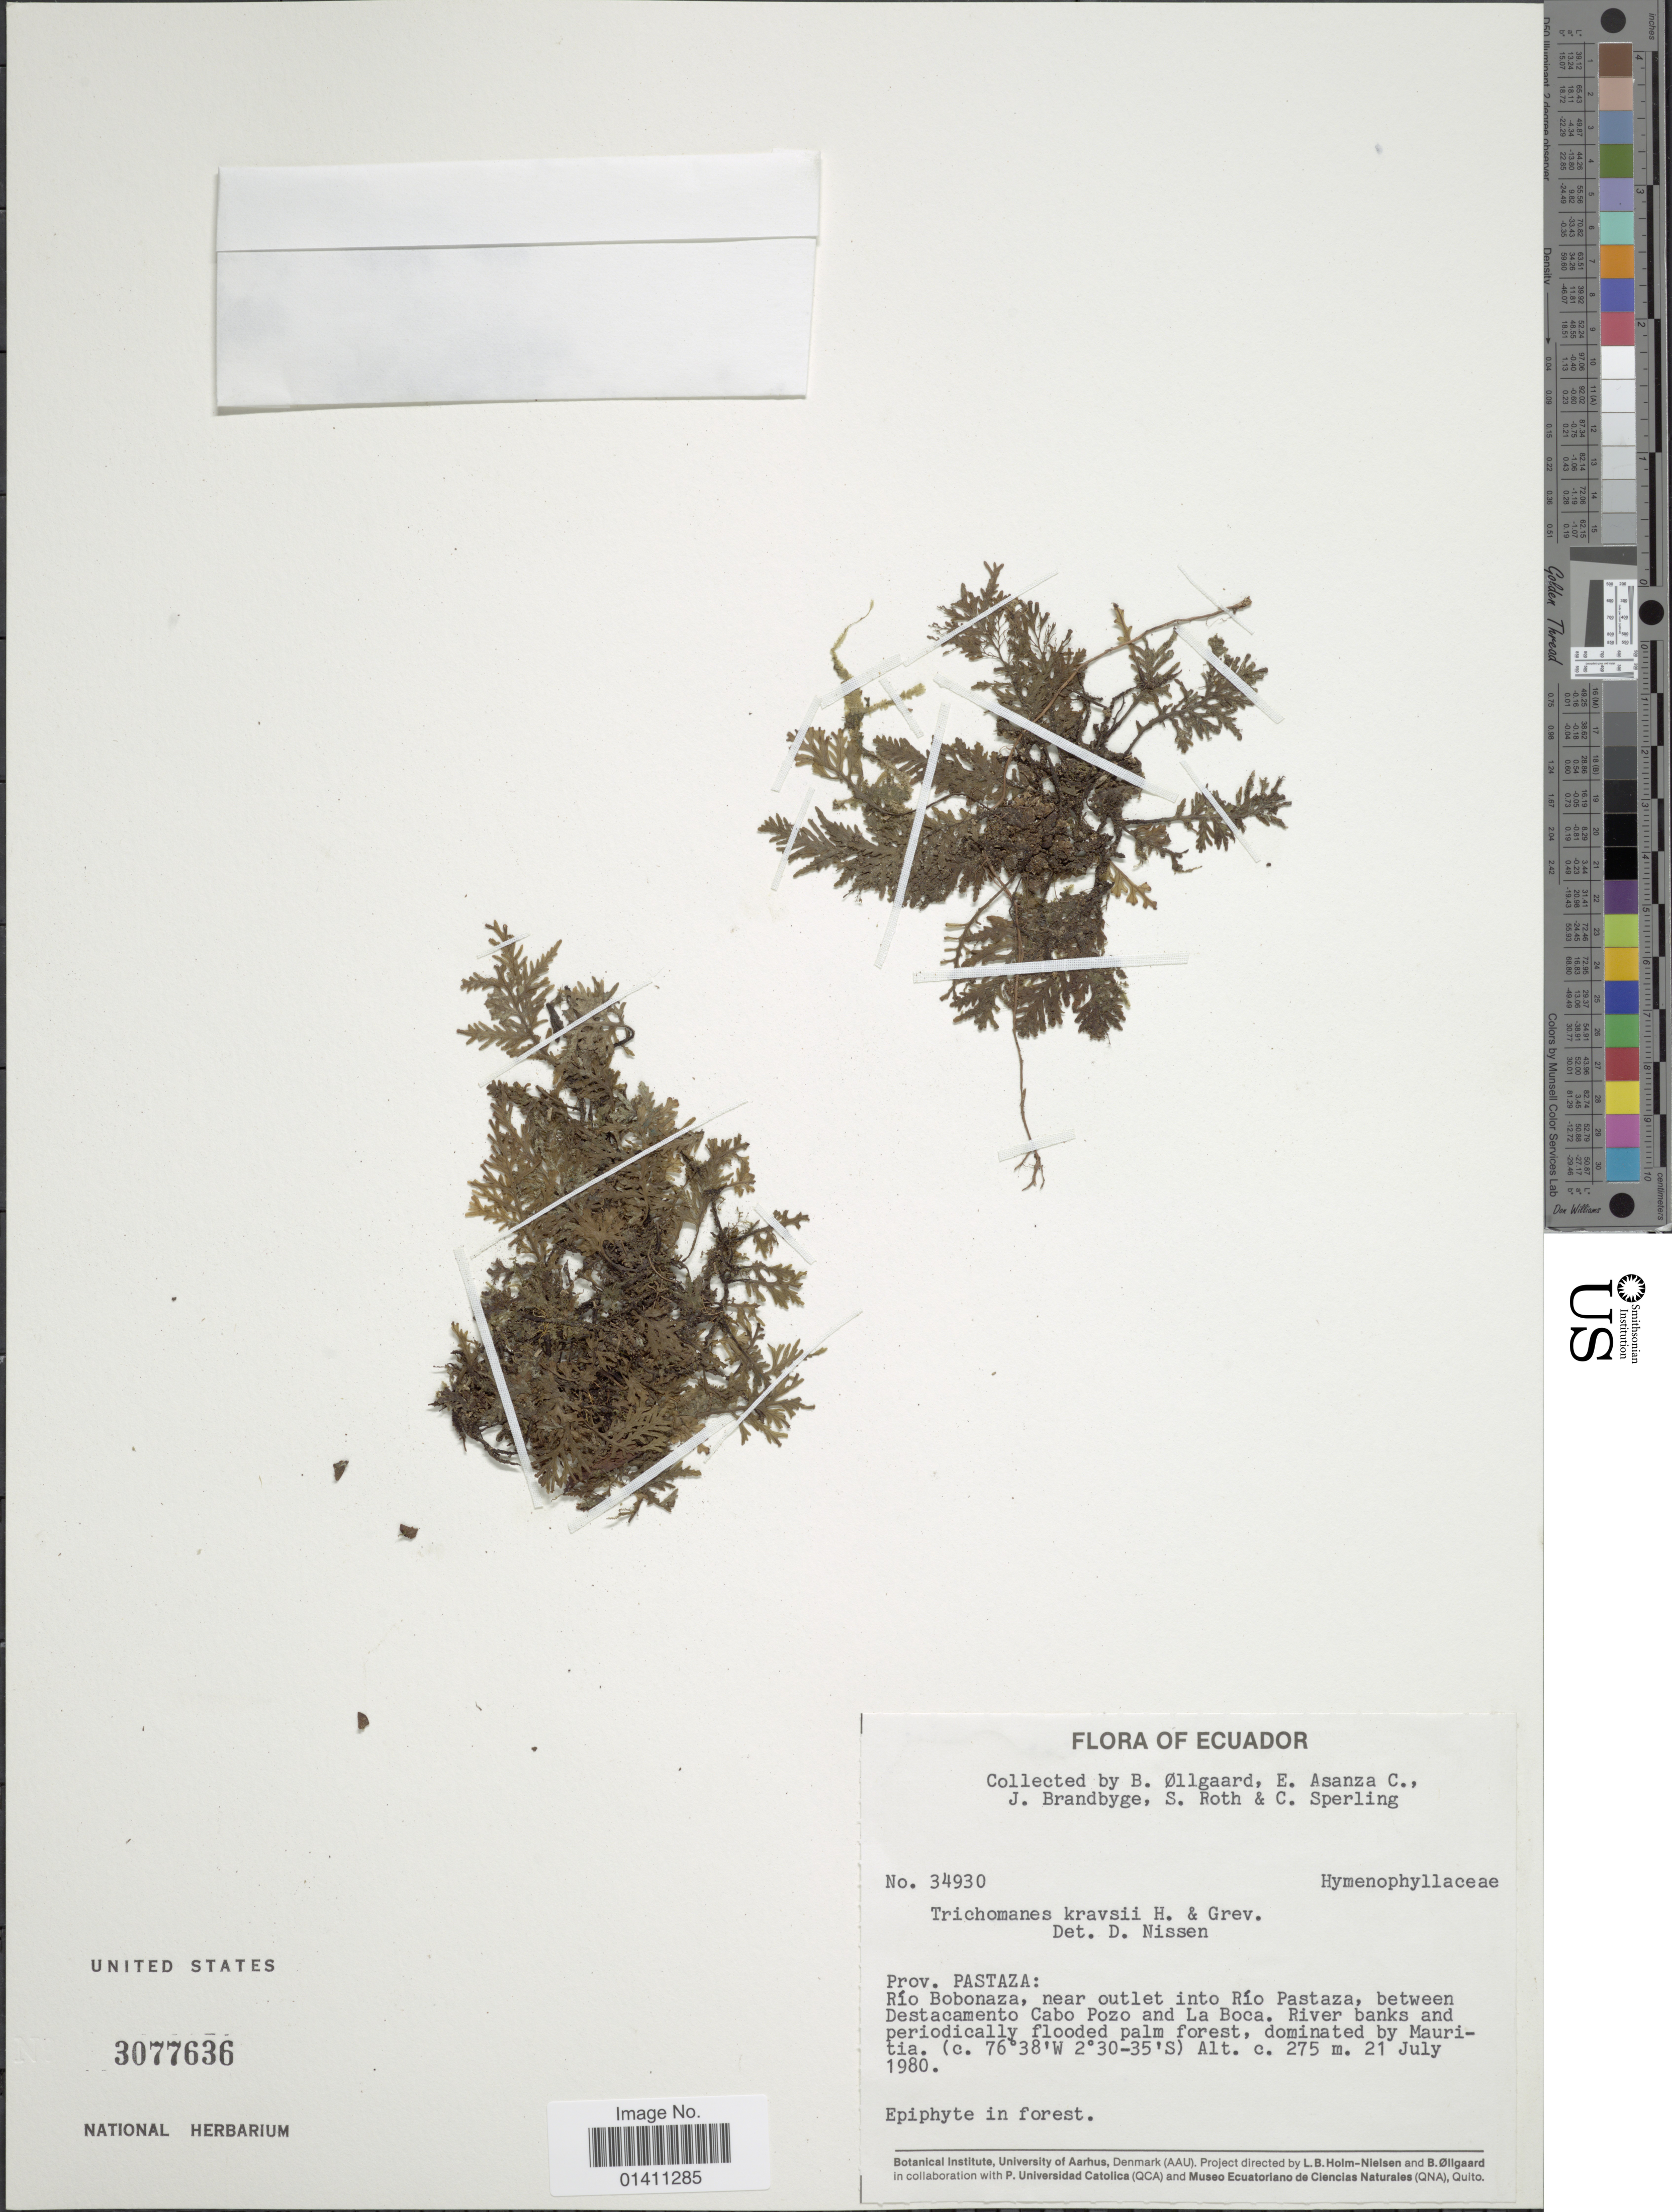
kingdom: Plantae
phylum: Tracheophyta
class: Polypodiopsida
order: Hymenophyllales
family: Hymenophyllaceae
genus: Didymoglossum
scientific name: Didymoglossum kraussii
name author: (Hook. & Grev.) C. Presl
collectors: B. Øllgaard, E. Asanza C., J. Brandbyge, S. Roth & C. Sperling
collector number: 34930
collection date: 1980-07-21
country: Ecuador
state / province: Pastaza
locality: Rio Bobonaza, near outlet into Rio Pastaza, between Destacamento Cabo Pozo and La Boca.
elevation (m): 275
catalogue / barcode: US 3077636